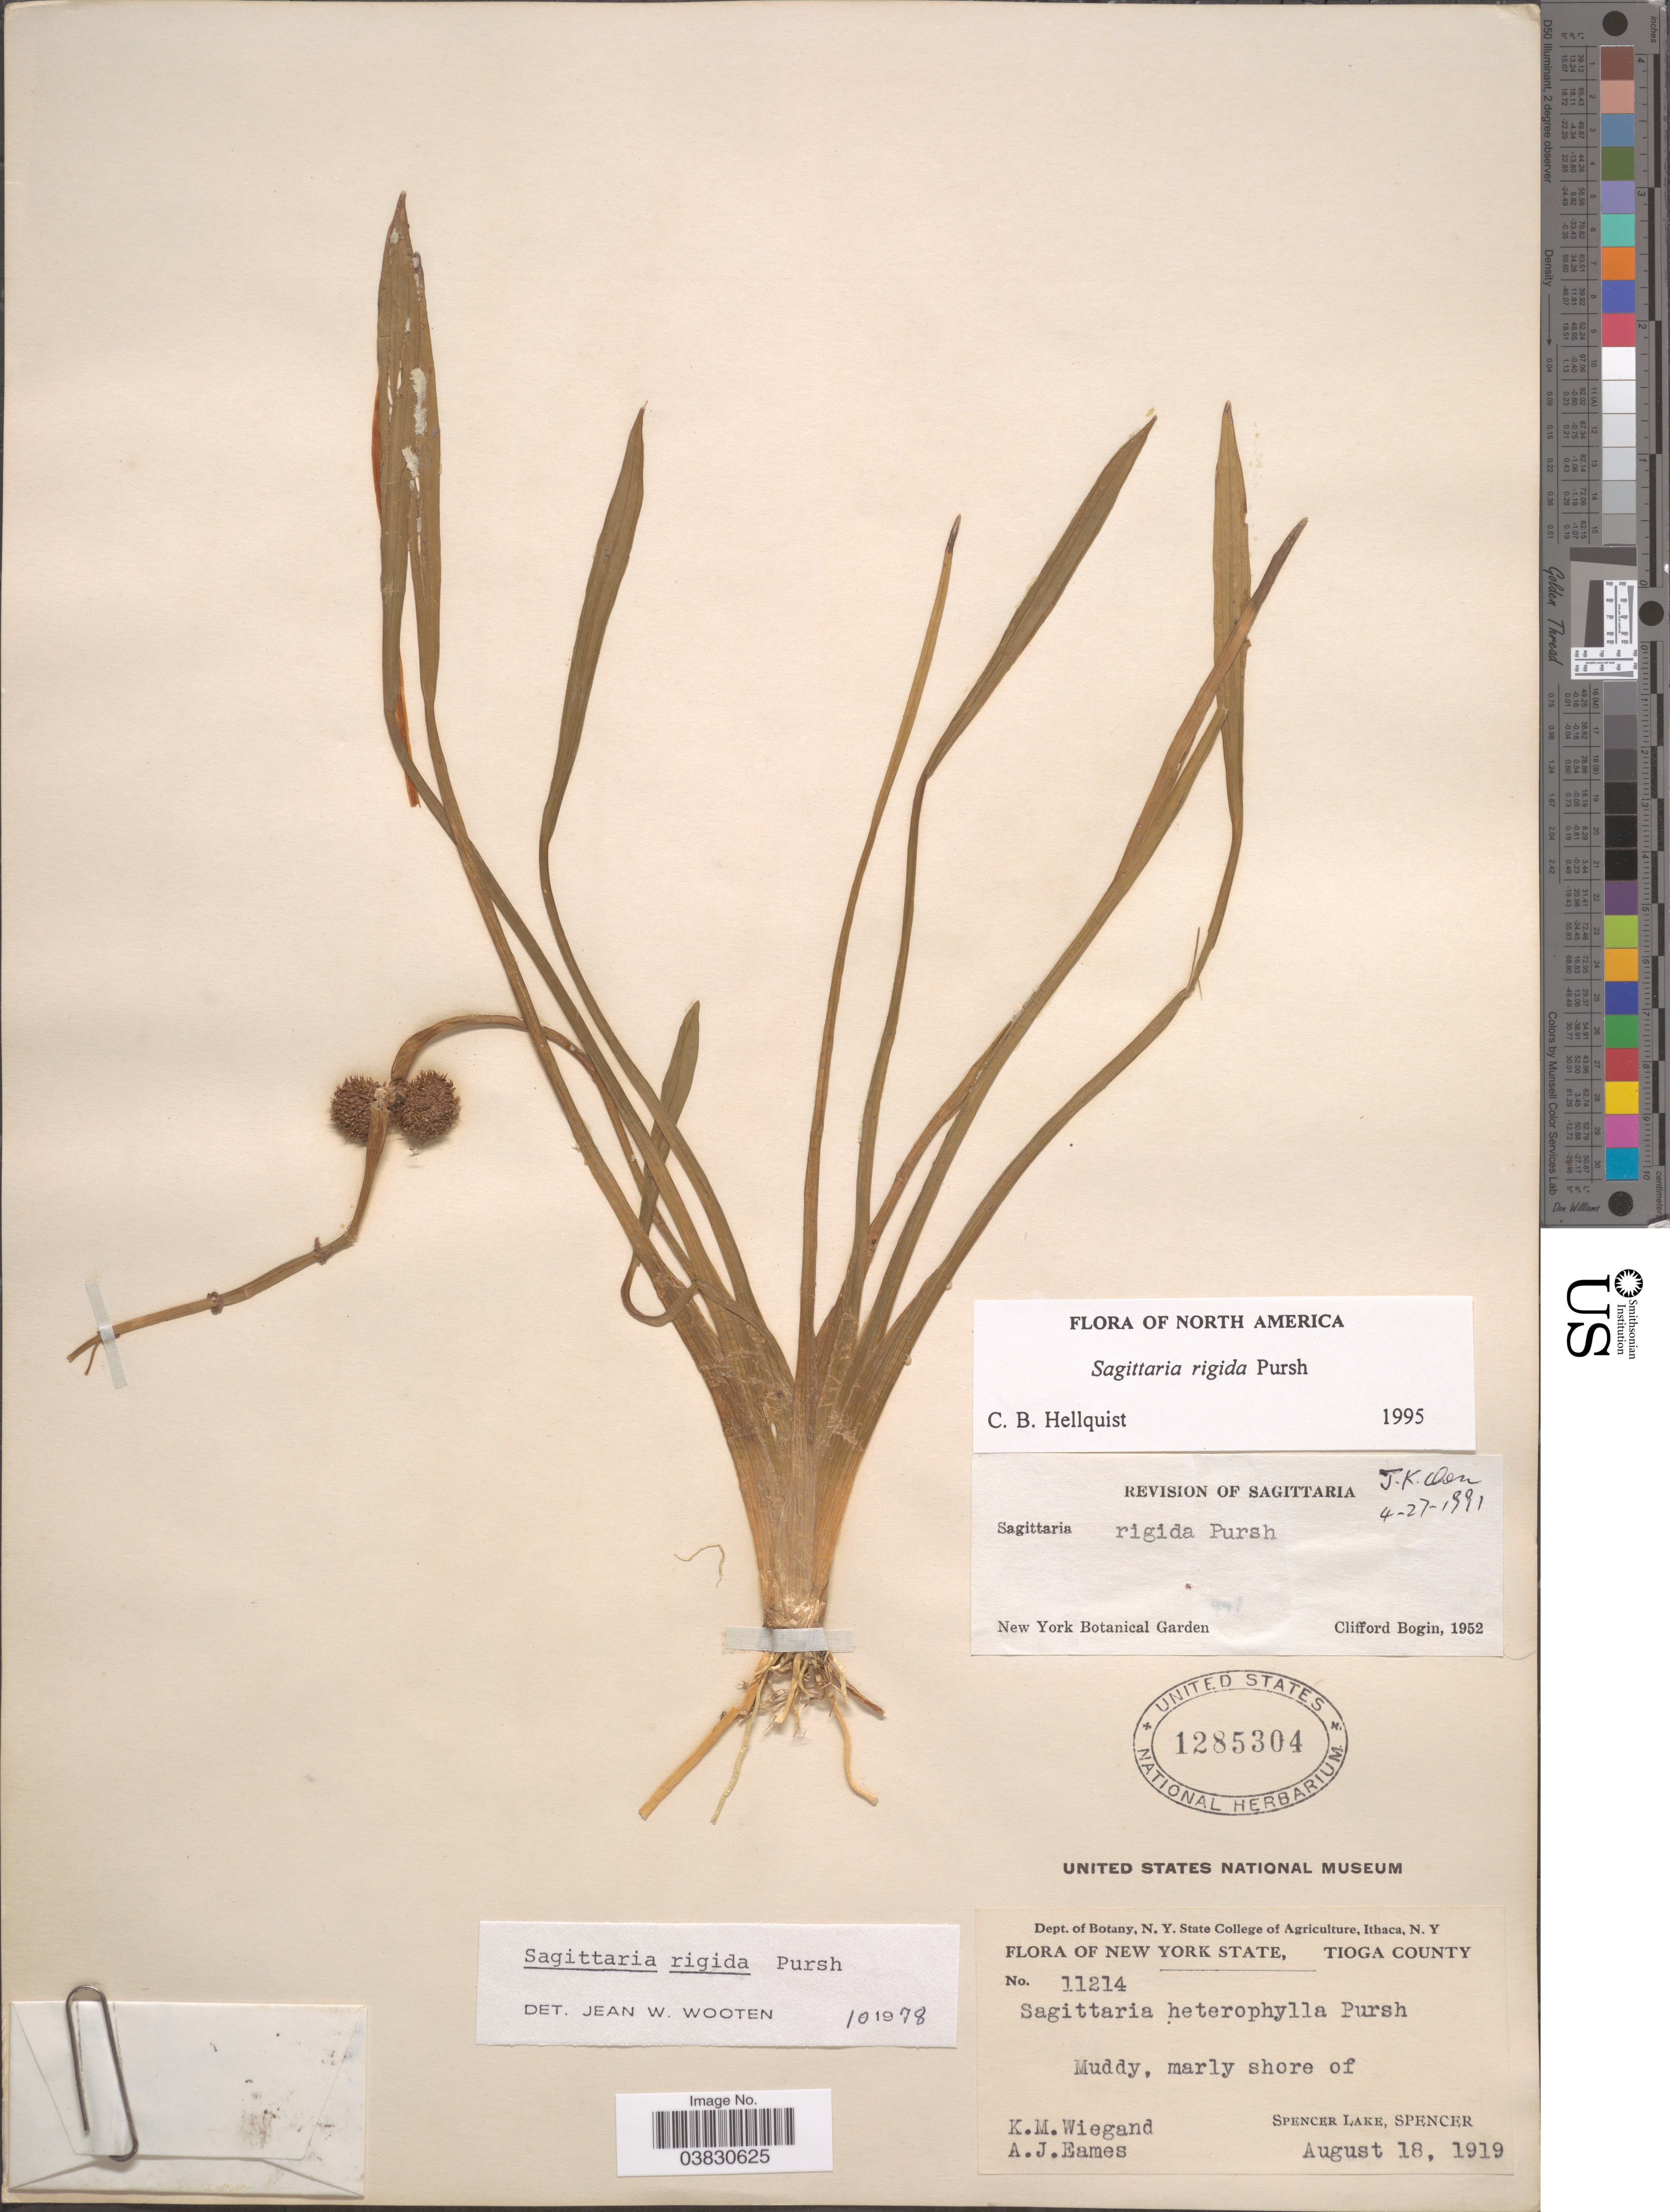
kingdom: Plantae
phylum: Tracheophyta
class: Liliopsida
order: Alismatales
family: Alismataceae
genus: Sagittaria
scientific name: Sagittaria rigida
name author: Pursh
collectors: K. M. Wiegand & A. J. Eames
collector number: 11214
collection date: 1919-08-18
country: United States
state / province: New York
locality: Tioga County. Muddy, marly shore of Spencer Lake, Spencer.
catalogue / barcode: US 1285304